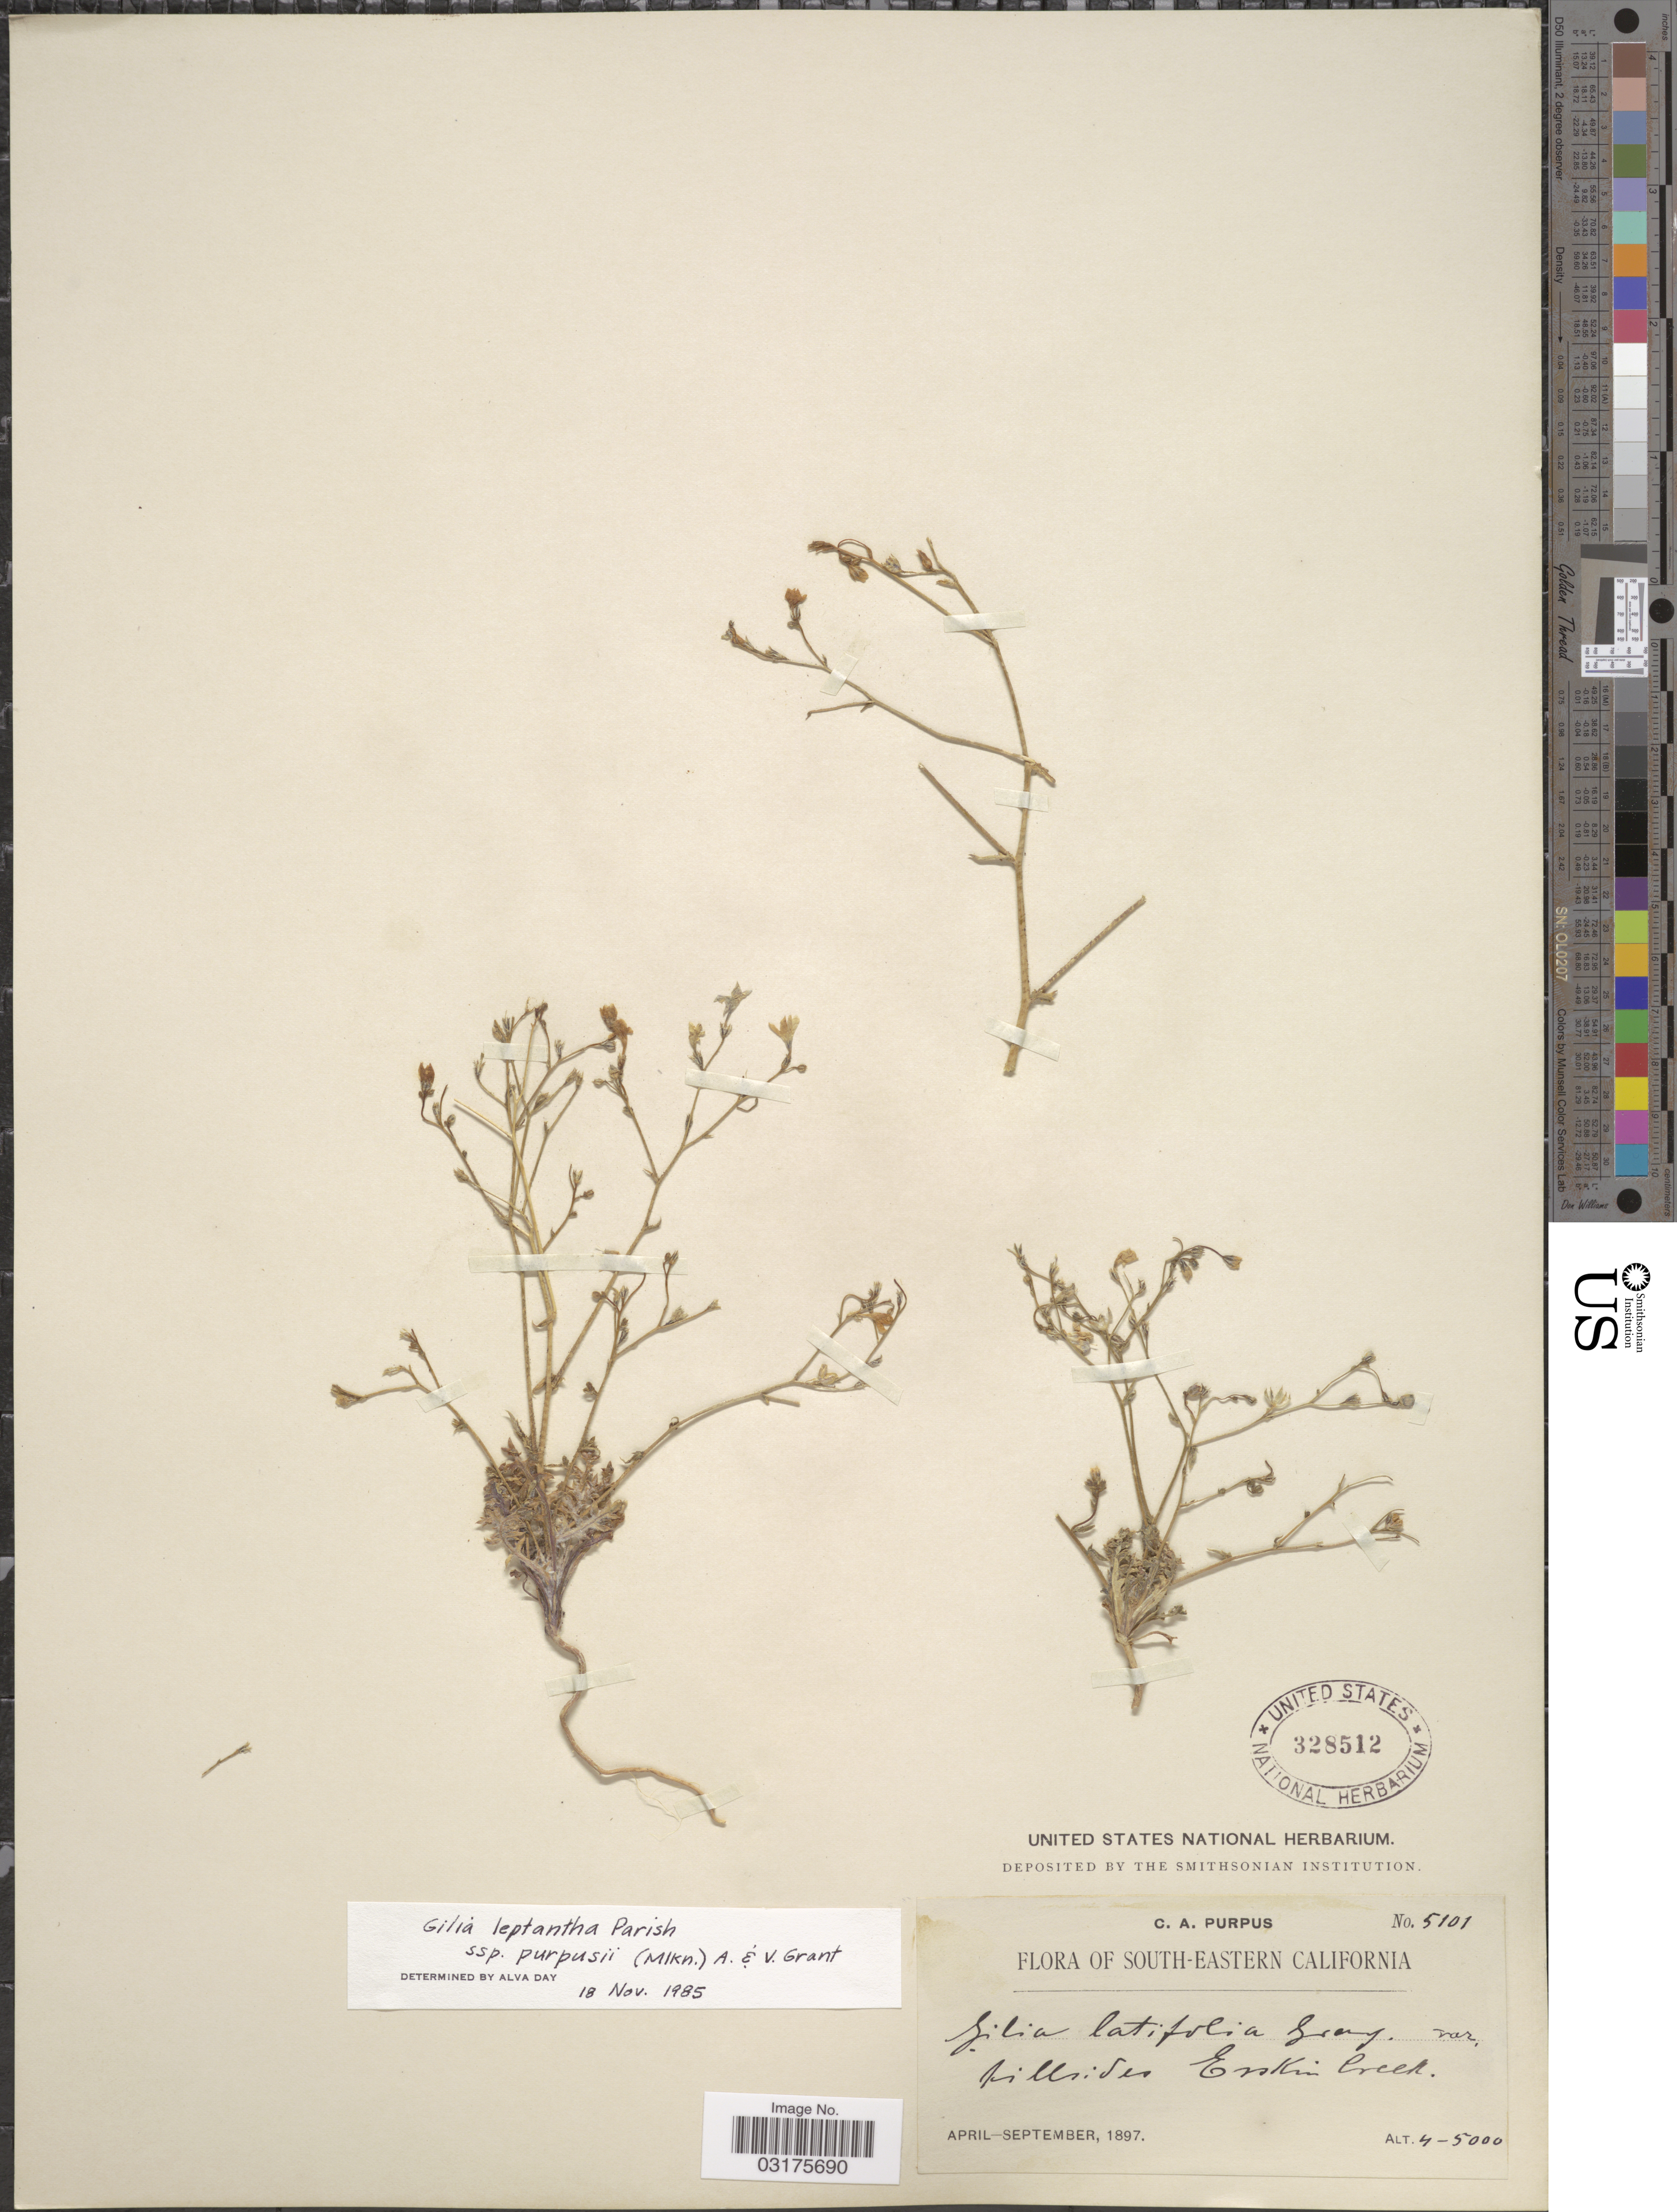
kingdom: Plantae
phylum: Tracheophyta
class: Magnoliopsida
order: Ericales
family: Polemoniaceae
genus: Gilia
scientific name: Gilia leptantha subsp. purpusii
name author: (Milliken) A.D. Grant & V.E. Grant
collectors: C. A. Purpus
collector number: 5101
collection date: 1897-04/1897-09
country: United States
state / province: California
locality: South-Eastern California. Hillsides Erskine Creek.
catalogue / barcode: US 328512